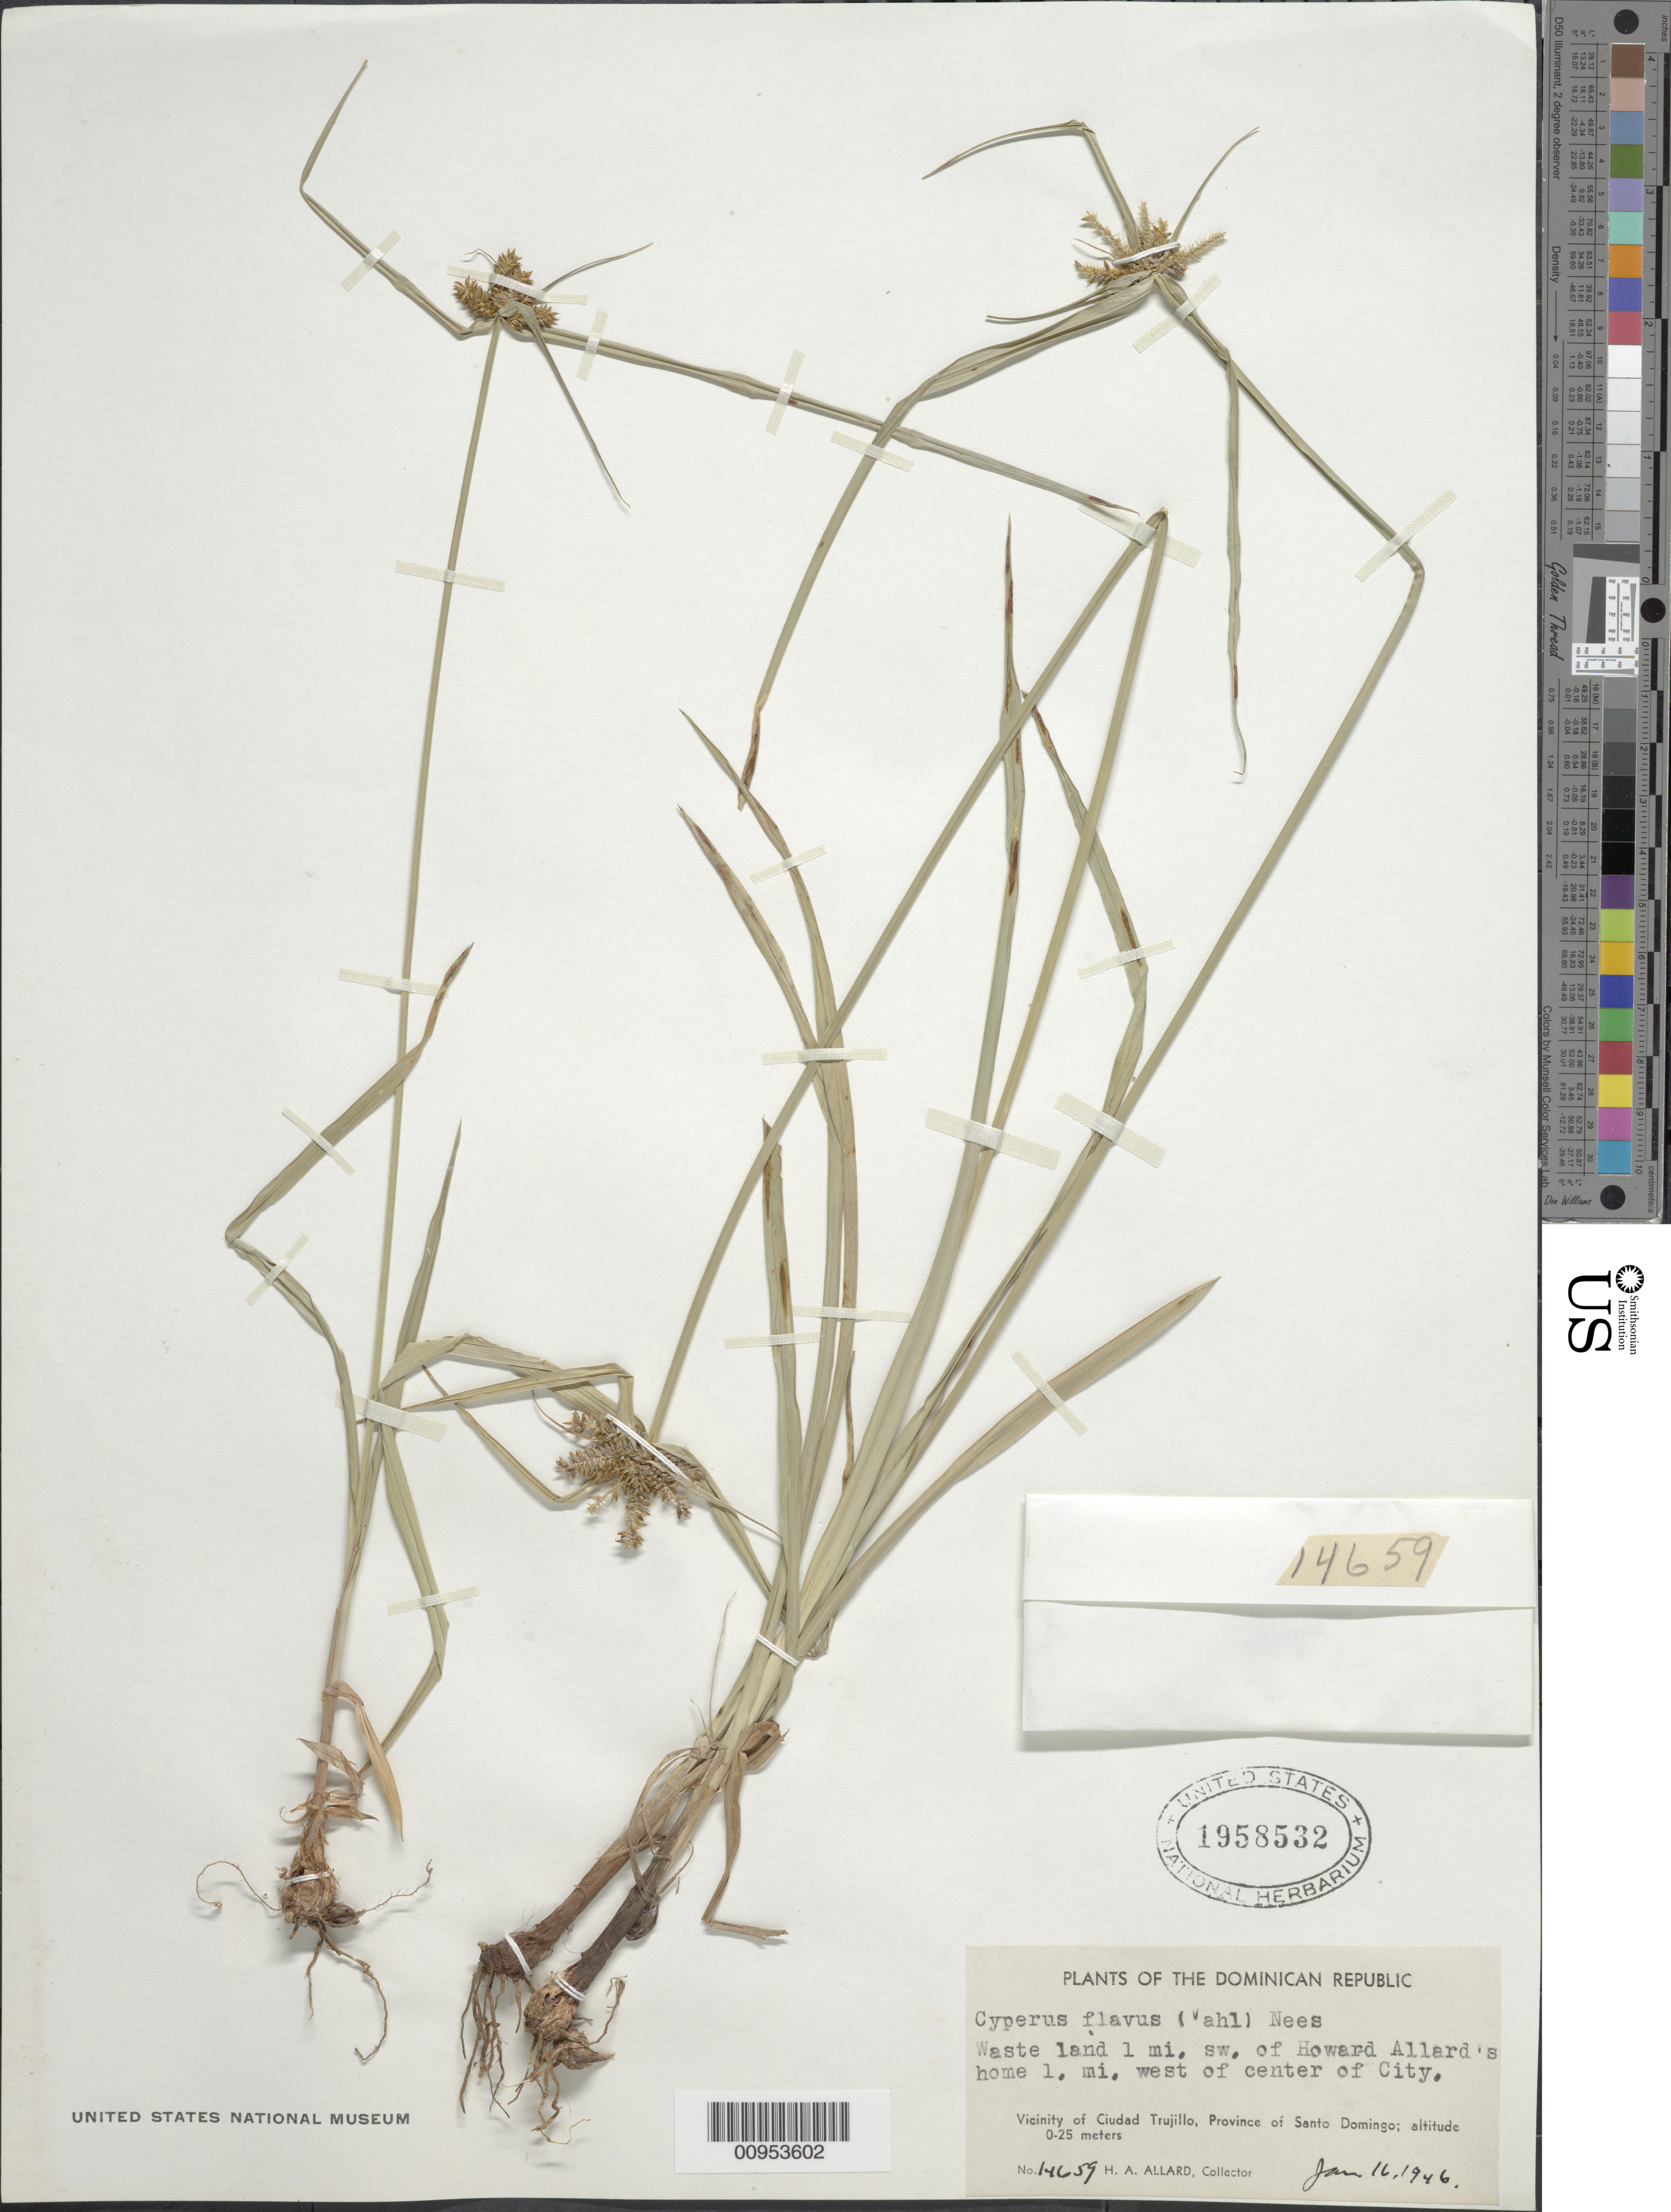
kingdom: Plantae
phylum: Tracheophyta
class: Liliopsida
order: Poales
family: Cyperaceae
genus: Cyperus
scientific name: Cyperus aggregatus var. aggregatus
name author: (Willd.) Endl.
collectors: H. A. Allard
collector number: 14659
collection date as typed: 16 Jan 1946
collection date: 1946-01-16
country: Dominican Republic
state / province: Santo Domingo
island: Hispaniola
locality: Vicinity of Ciudad Trujillo, waste land 1 mi SW of Howard Allard's home 1 mi W of center of city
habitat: Waste land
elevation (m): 0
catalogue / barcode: US 1958532